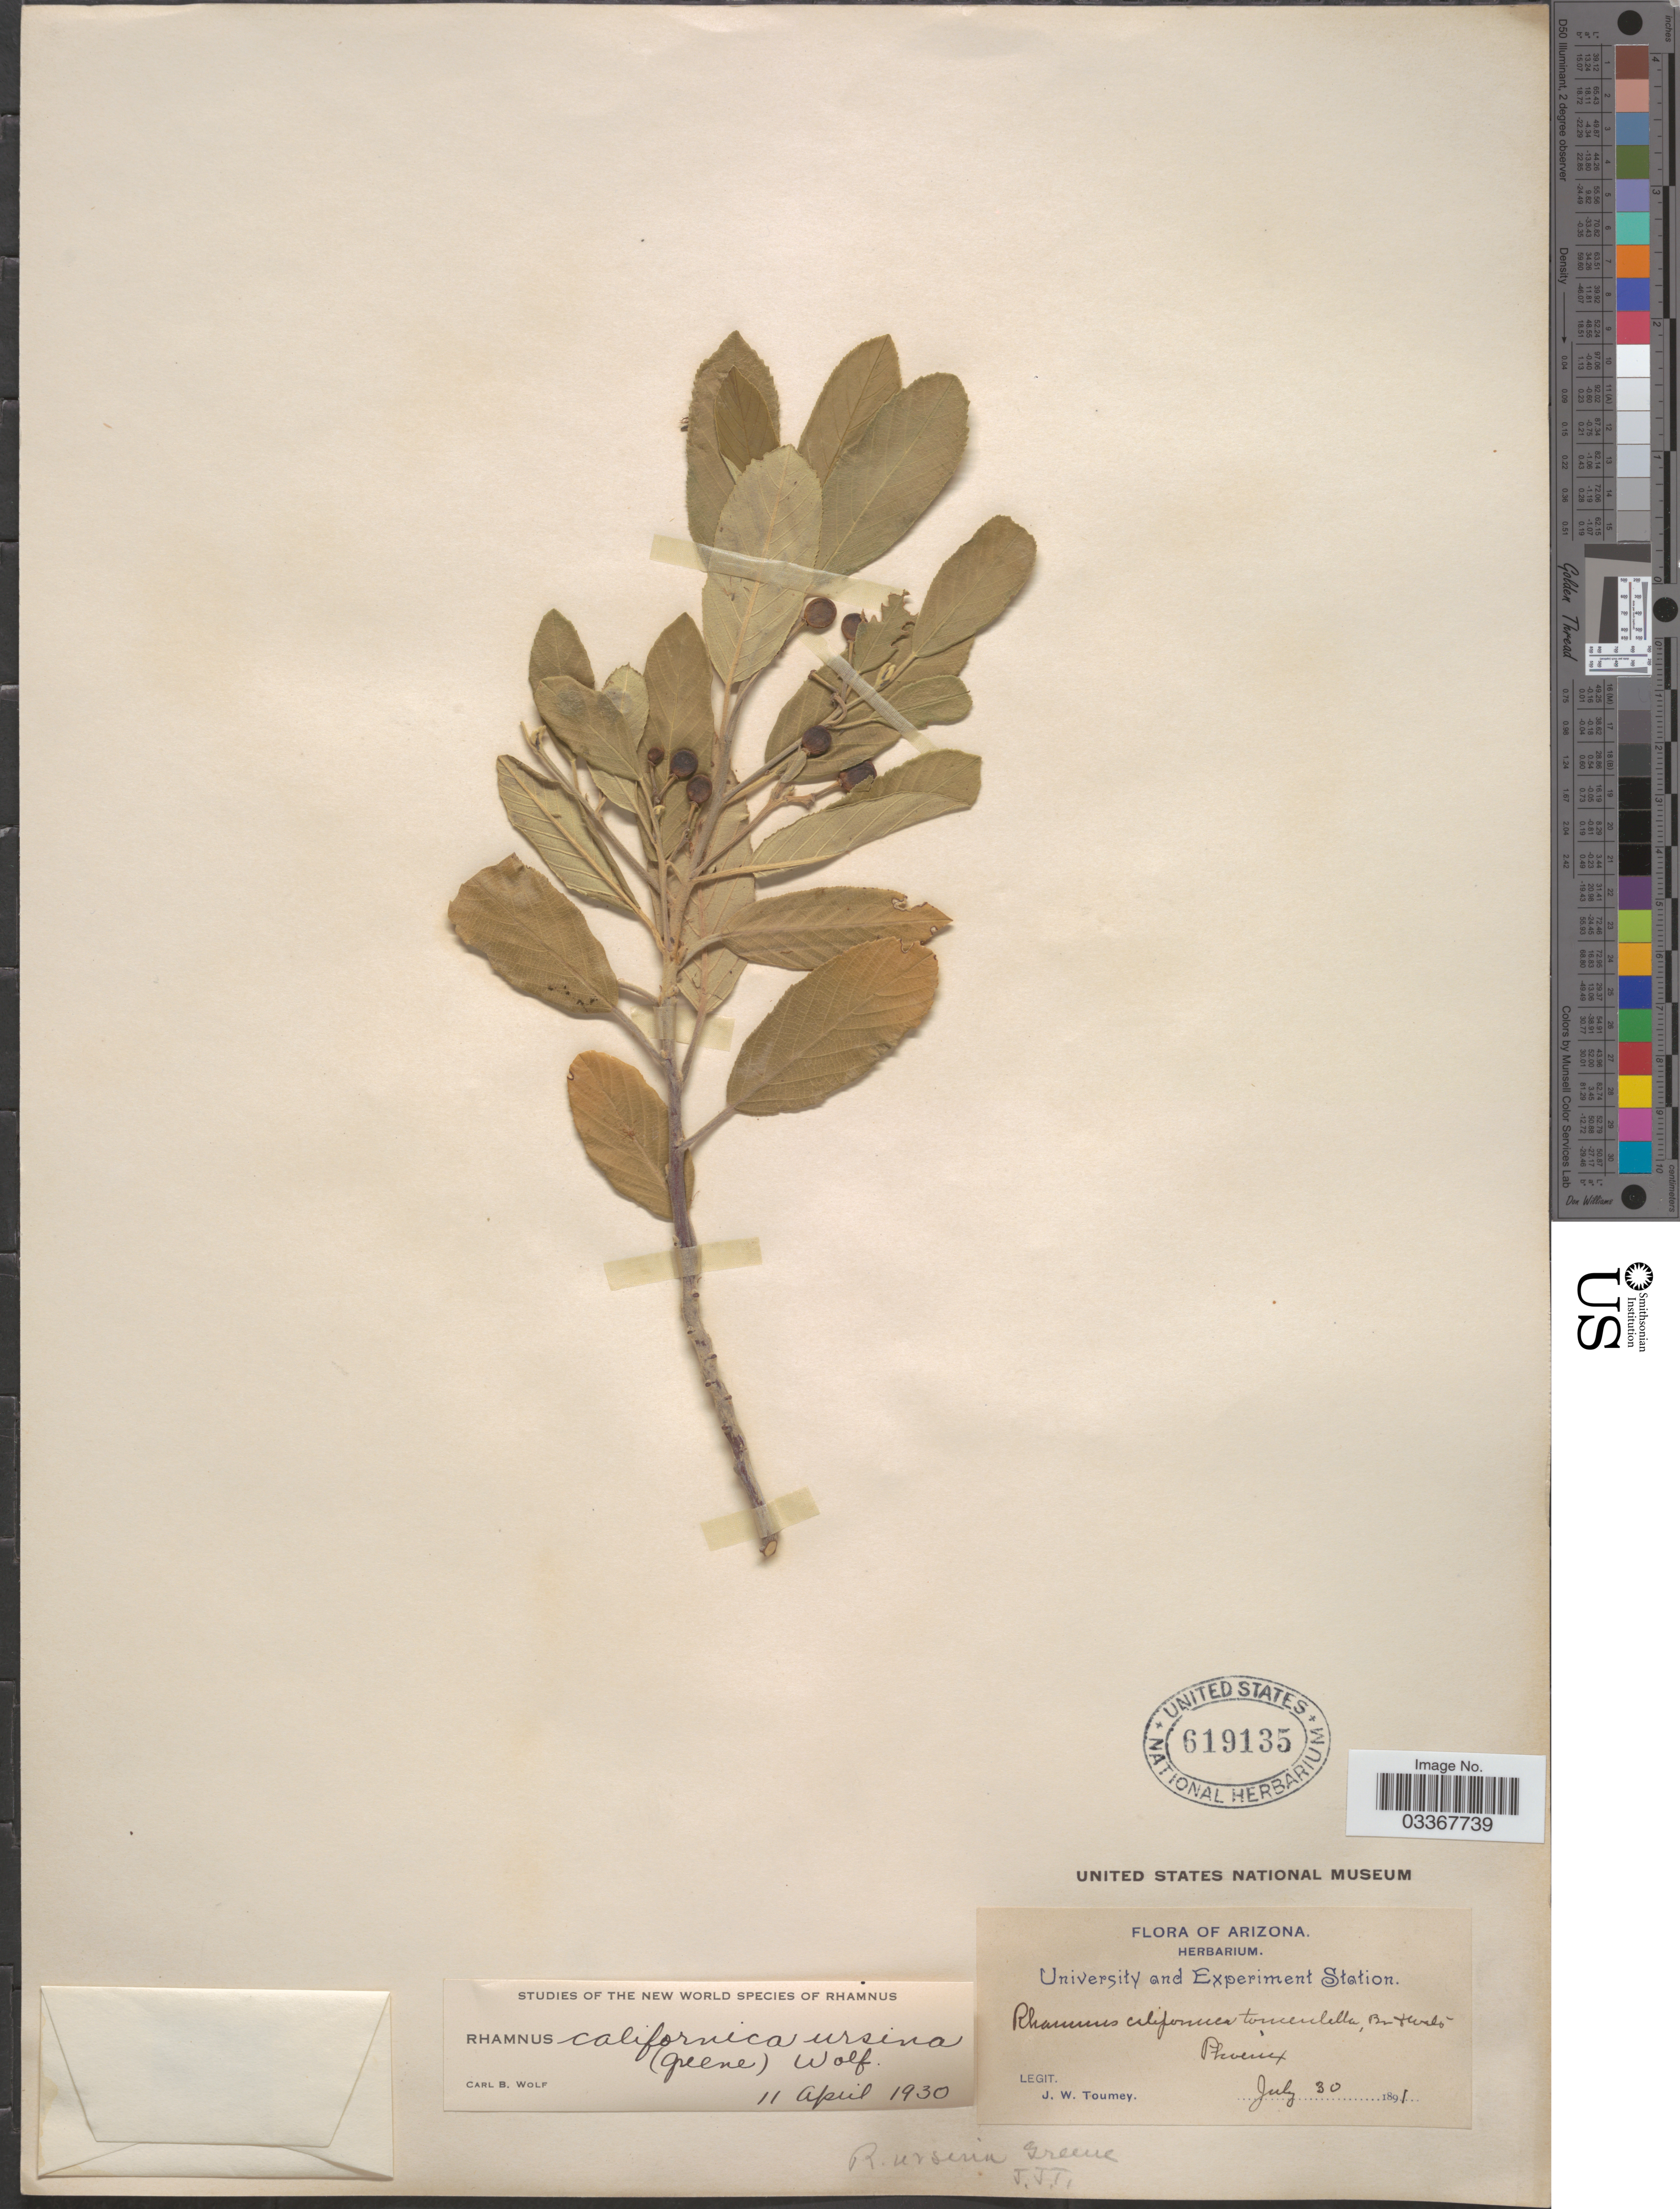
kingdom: Plantae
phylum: Tracheophyta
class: Magnoliopsida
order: Rosales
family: Rhamnaceae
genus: Frangula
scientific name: Frangula californica subsp. ursina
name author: (Greene) Kartesz & Gandhi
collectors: J. W. Toumey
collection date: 1891-07-30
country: United States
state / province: Arizona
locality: Phoenix.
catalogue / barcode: US 619135